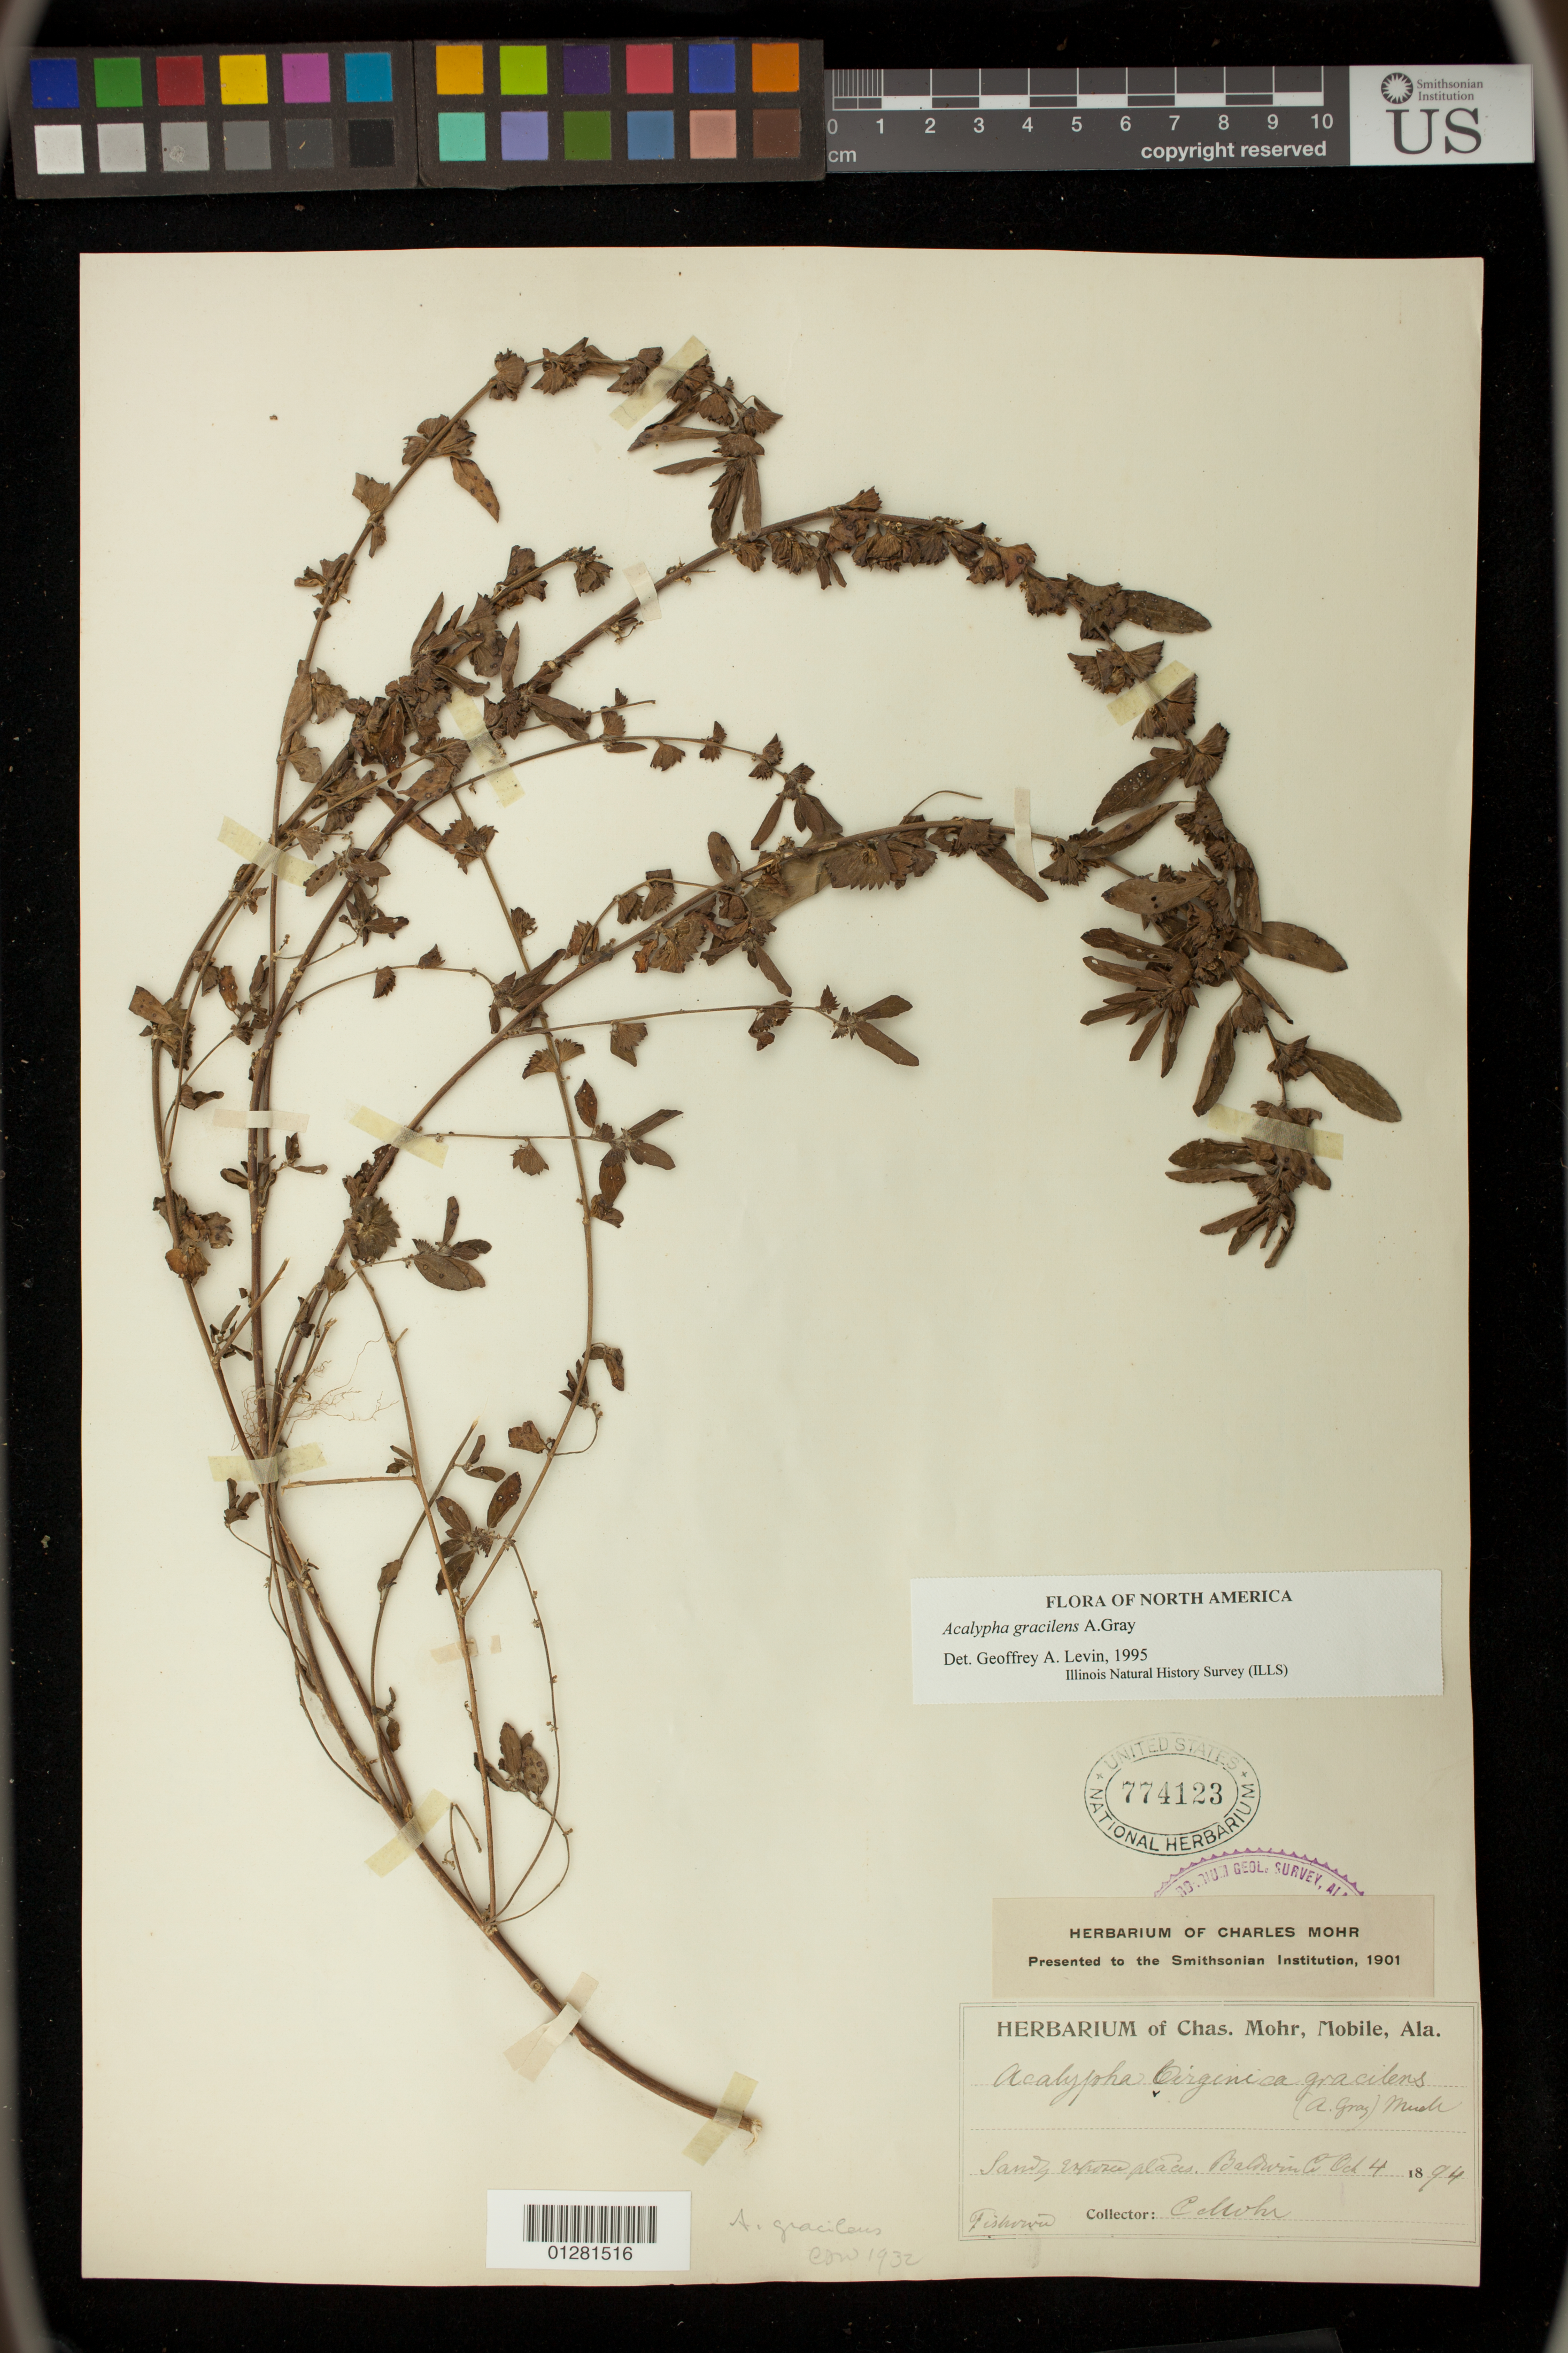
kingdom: Plantae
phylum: Tracheophyta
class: Magnoliopsida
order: Malpighiales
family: Euphorbiaceae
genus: Acalypha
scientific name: Acalypha gracilens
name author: A. Gray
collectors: C. T. Mohr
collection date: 1894-10-04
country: United States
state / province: Alabama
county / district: Baldwin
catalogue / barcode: US 774123